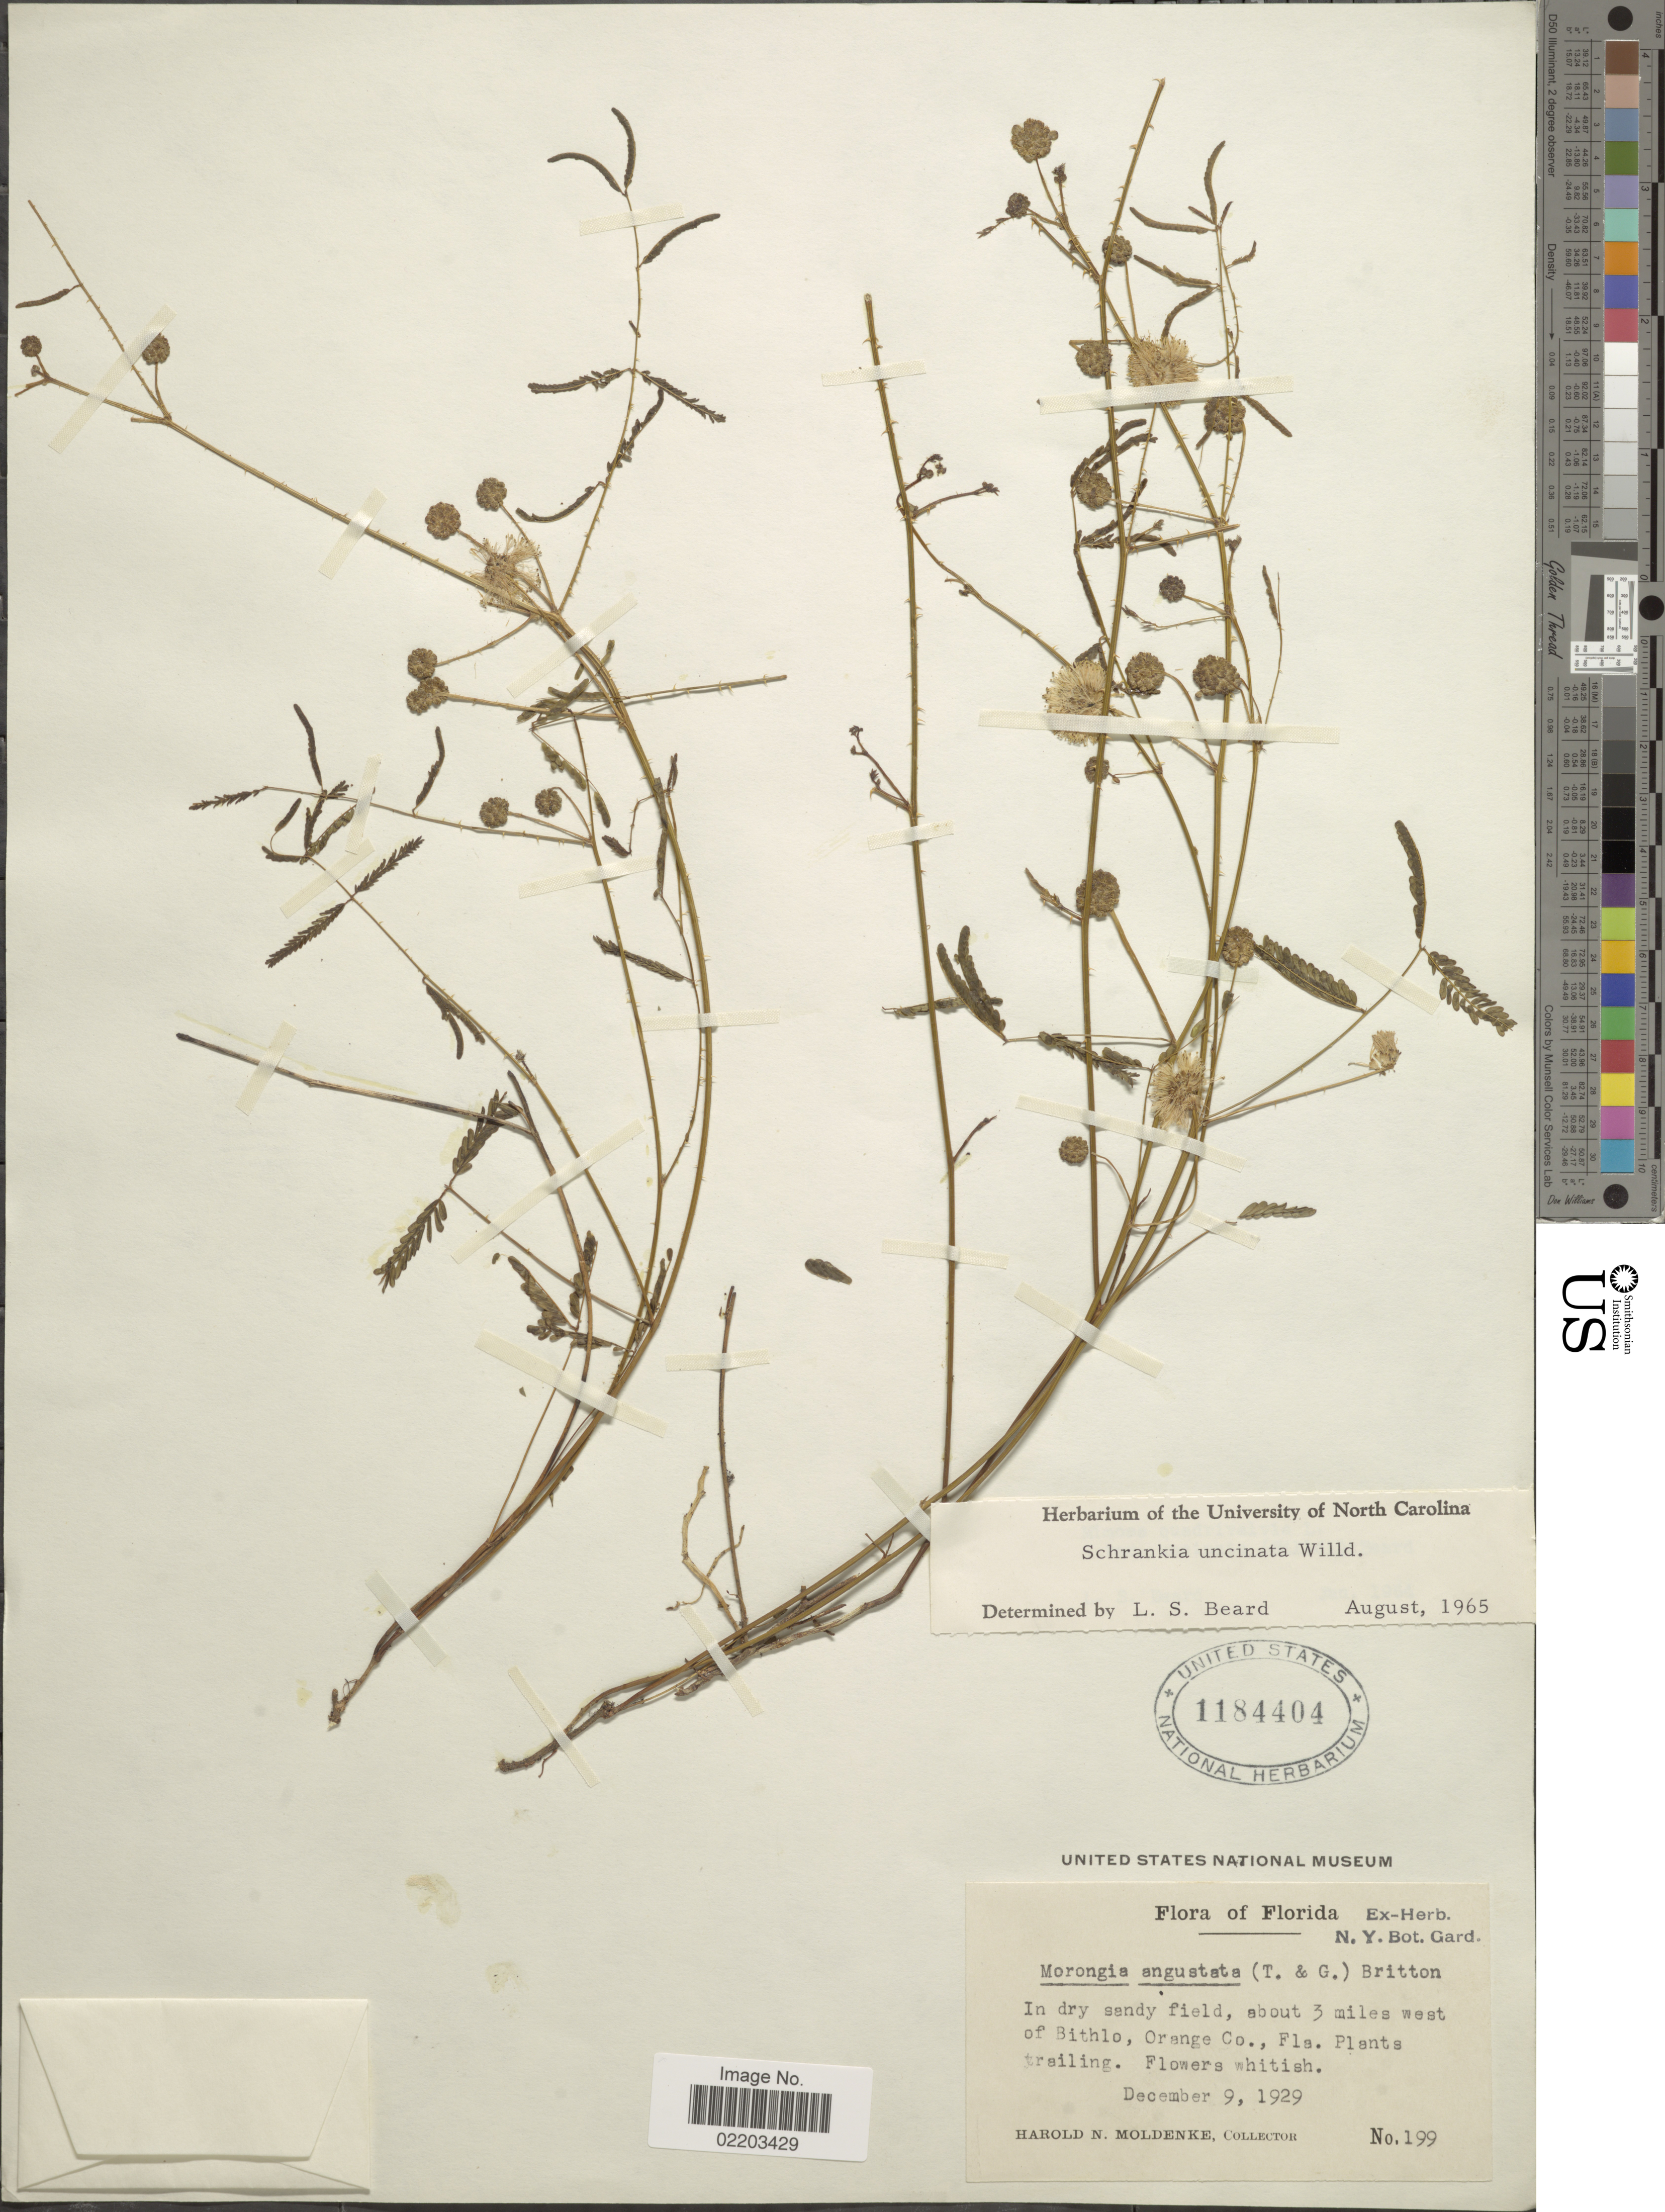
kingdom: Plantae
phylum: Tracheophyta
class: Magnoliopsida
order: Fabales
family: Fabaceae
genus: Mimosa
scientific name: Mimosa floridana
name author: (Chapm.) Weakley & Flores-Cruz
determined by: Strong, M. T., (US), Smithsonian Institution - National Museum of Natural History (UNITED STATES)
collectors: H. N. Moldenke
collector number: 199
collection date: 1929-12-09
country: United States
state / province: Florida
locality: In dry sandy field, about 3 miles west of Bithlo, Orange Co., Fla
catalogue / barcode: US 1184404